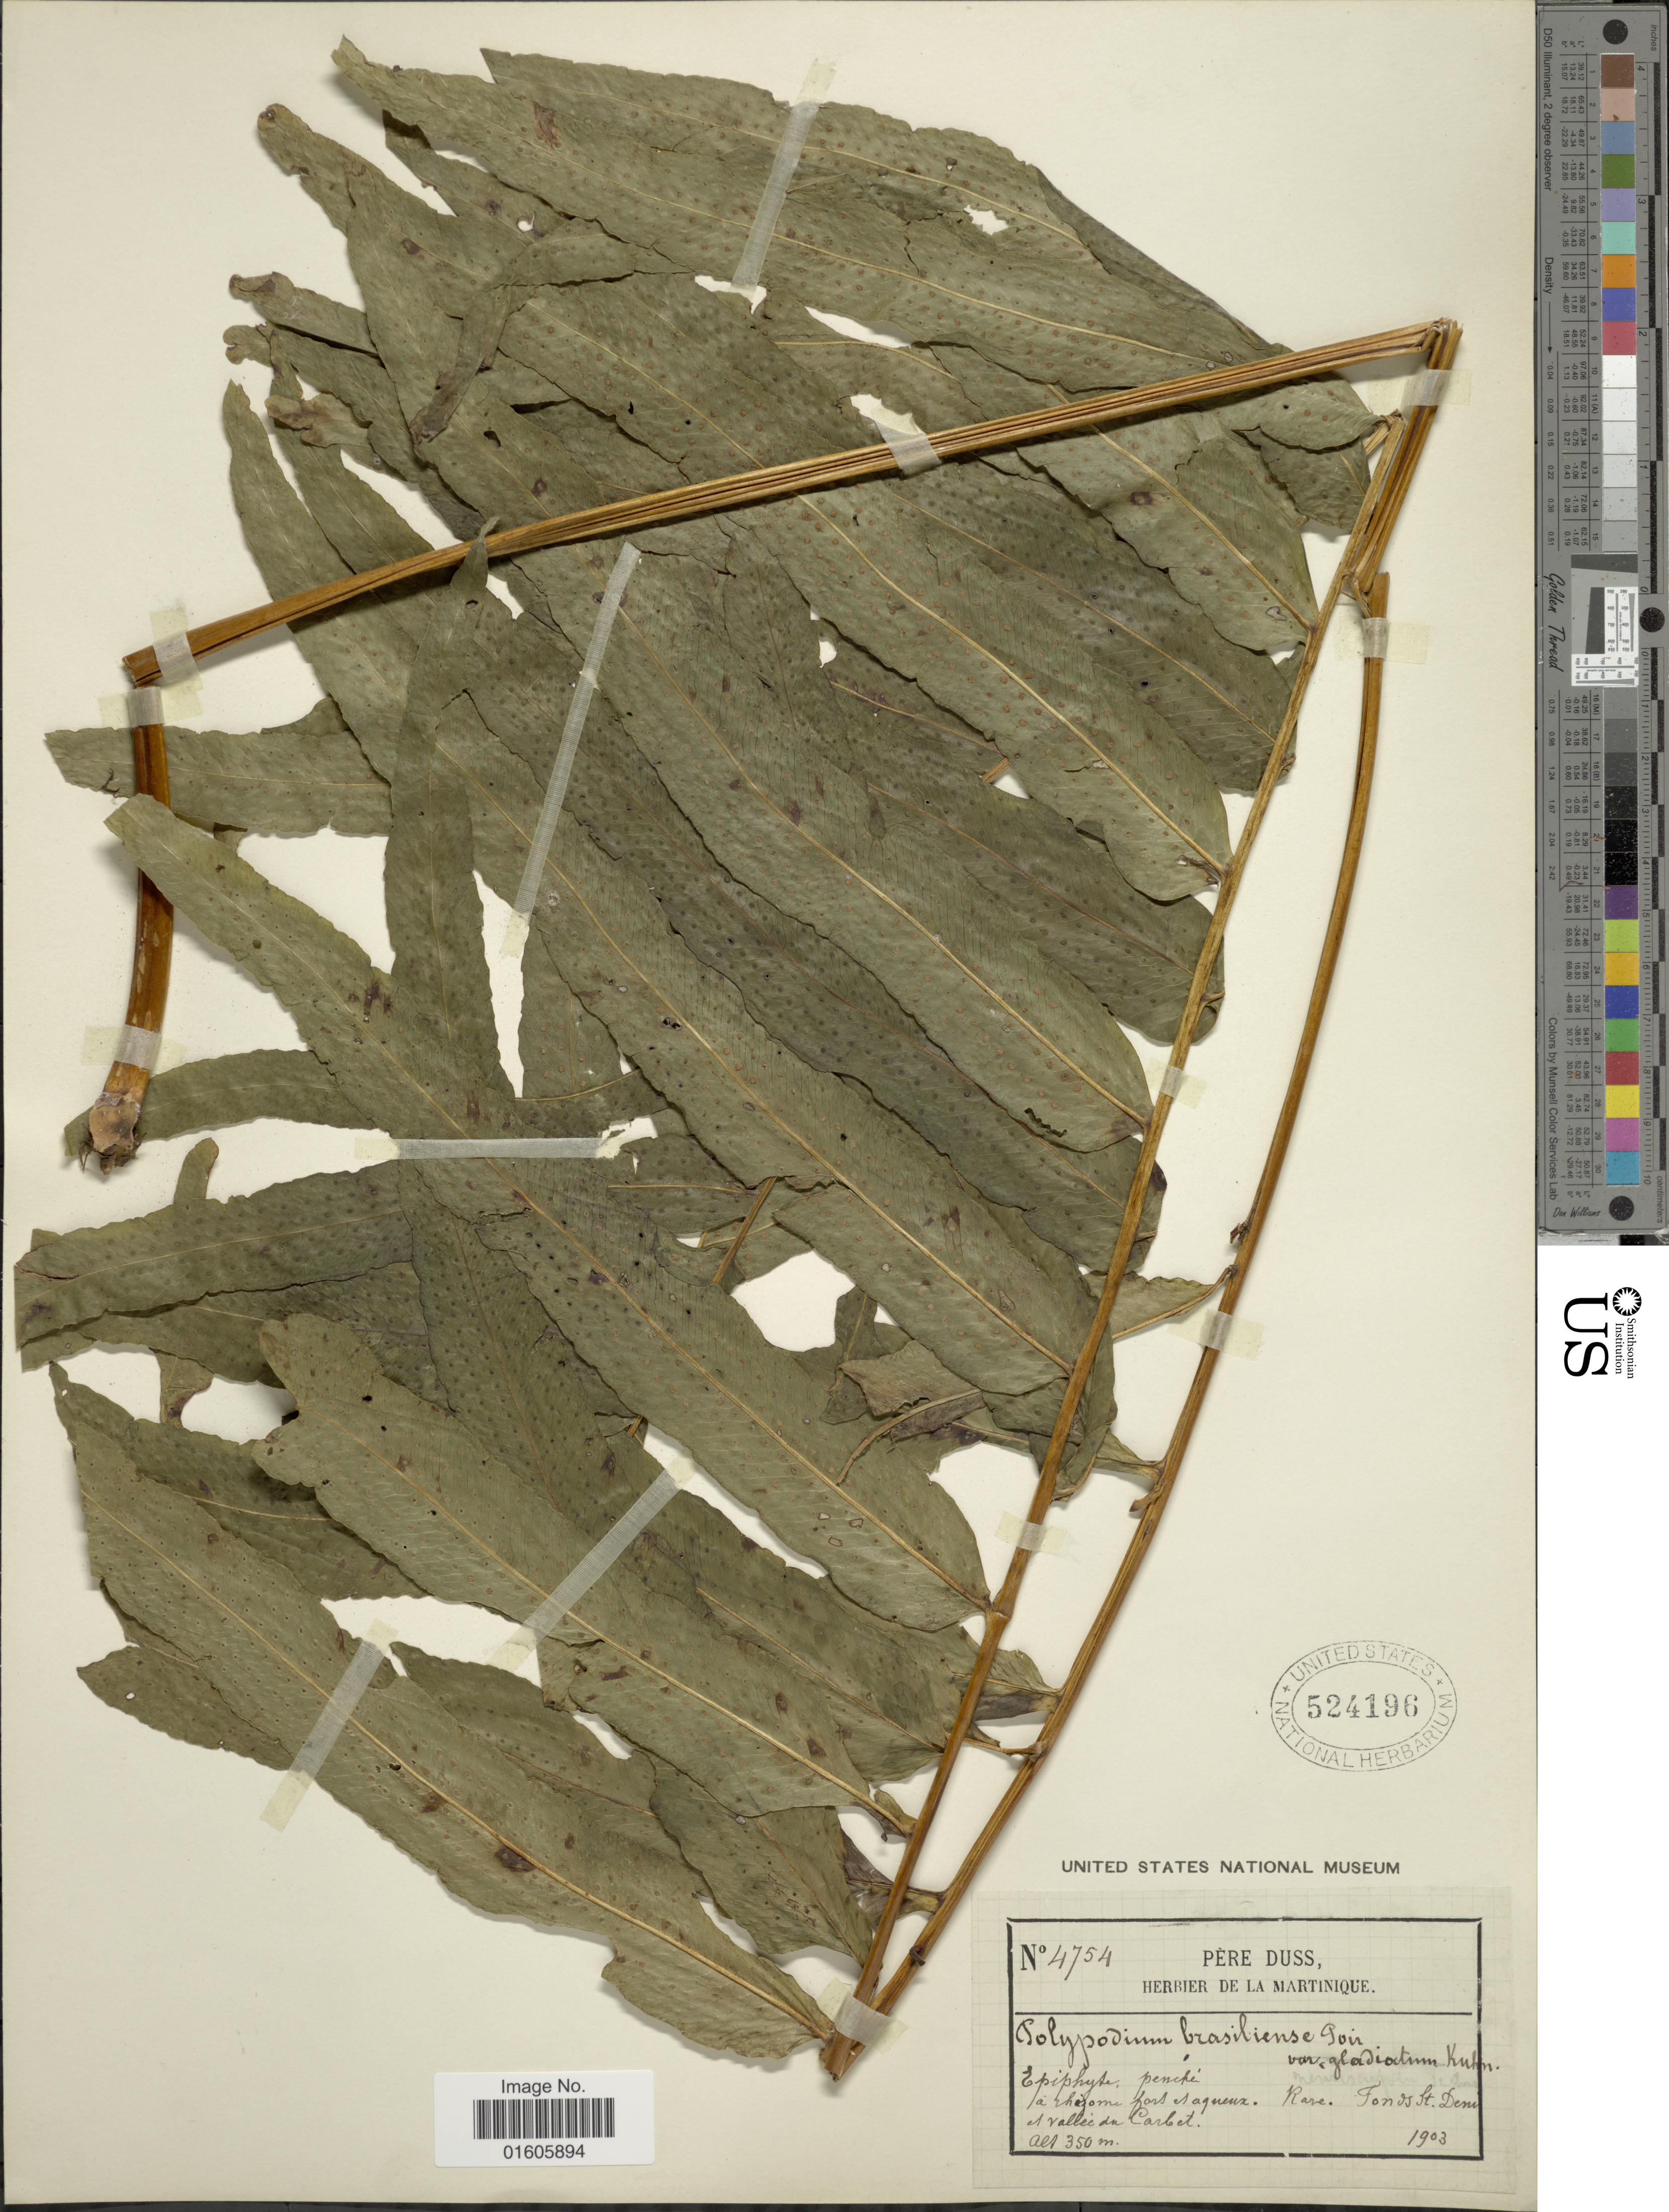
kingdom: Plantae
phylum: Tracheophyta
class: Polypodiopsida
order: Polypodiales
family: Polypodiaceae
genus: Serpocaulon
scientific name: Serpocaulon triseriale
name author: (Sw.) A.R. Sm.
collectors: Père Duss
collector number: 4754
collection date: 1903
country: Martinique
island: Martinique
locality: Fonds St. Denis et vallée du Carbet.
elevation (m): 350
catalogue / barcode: US 524196